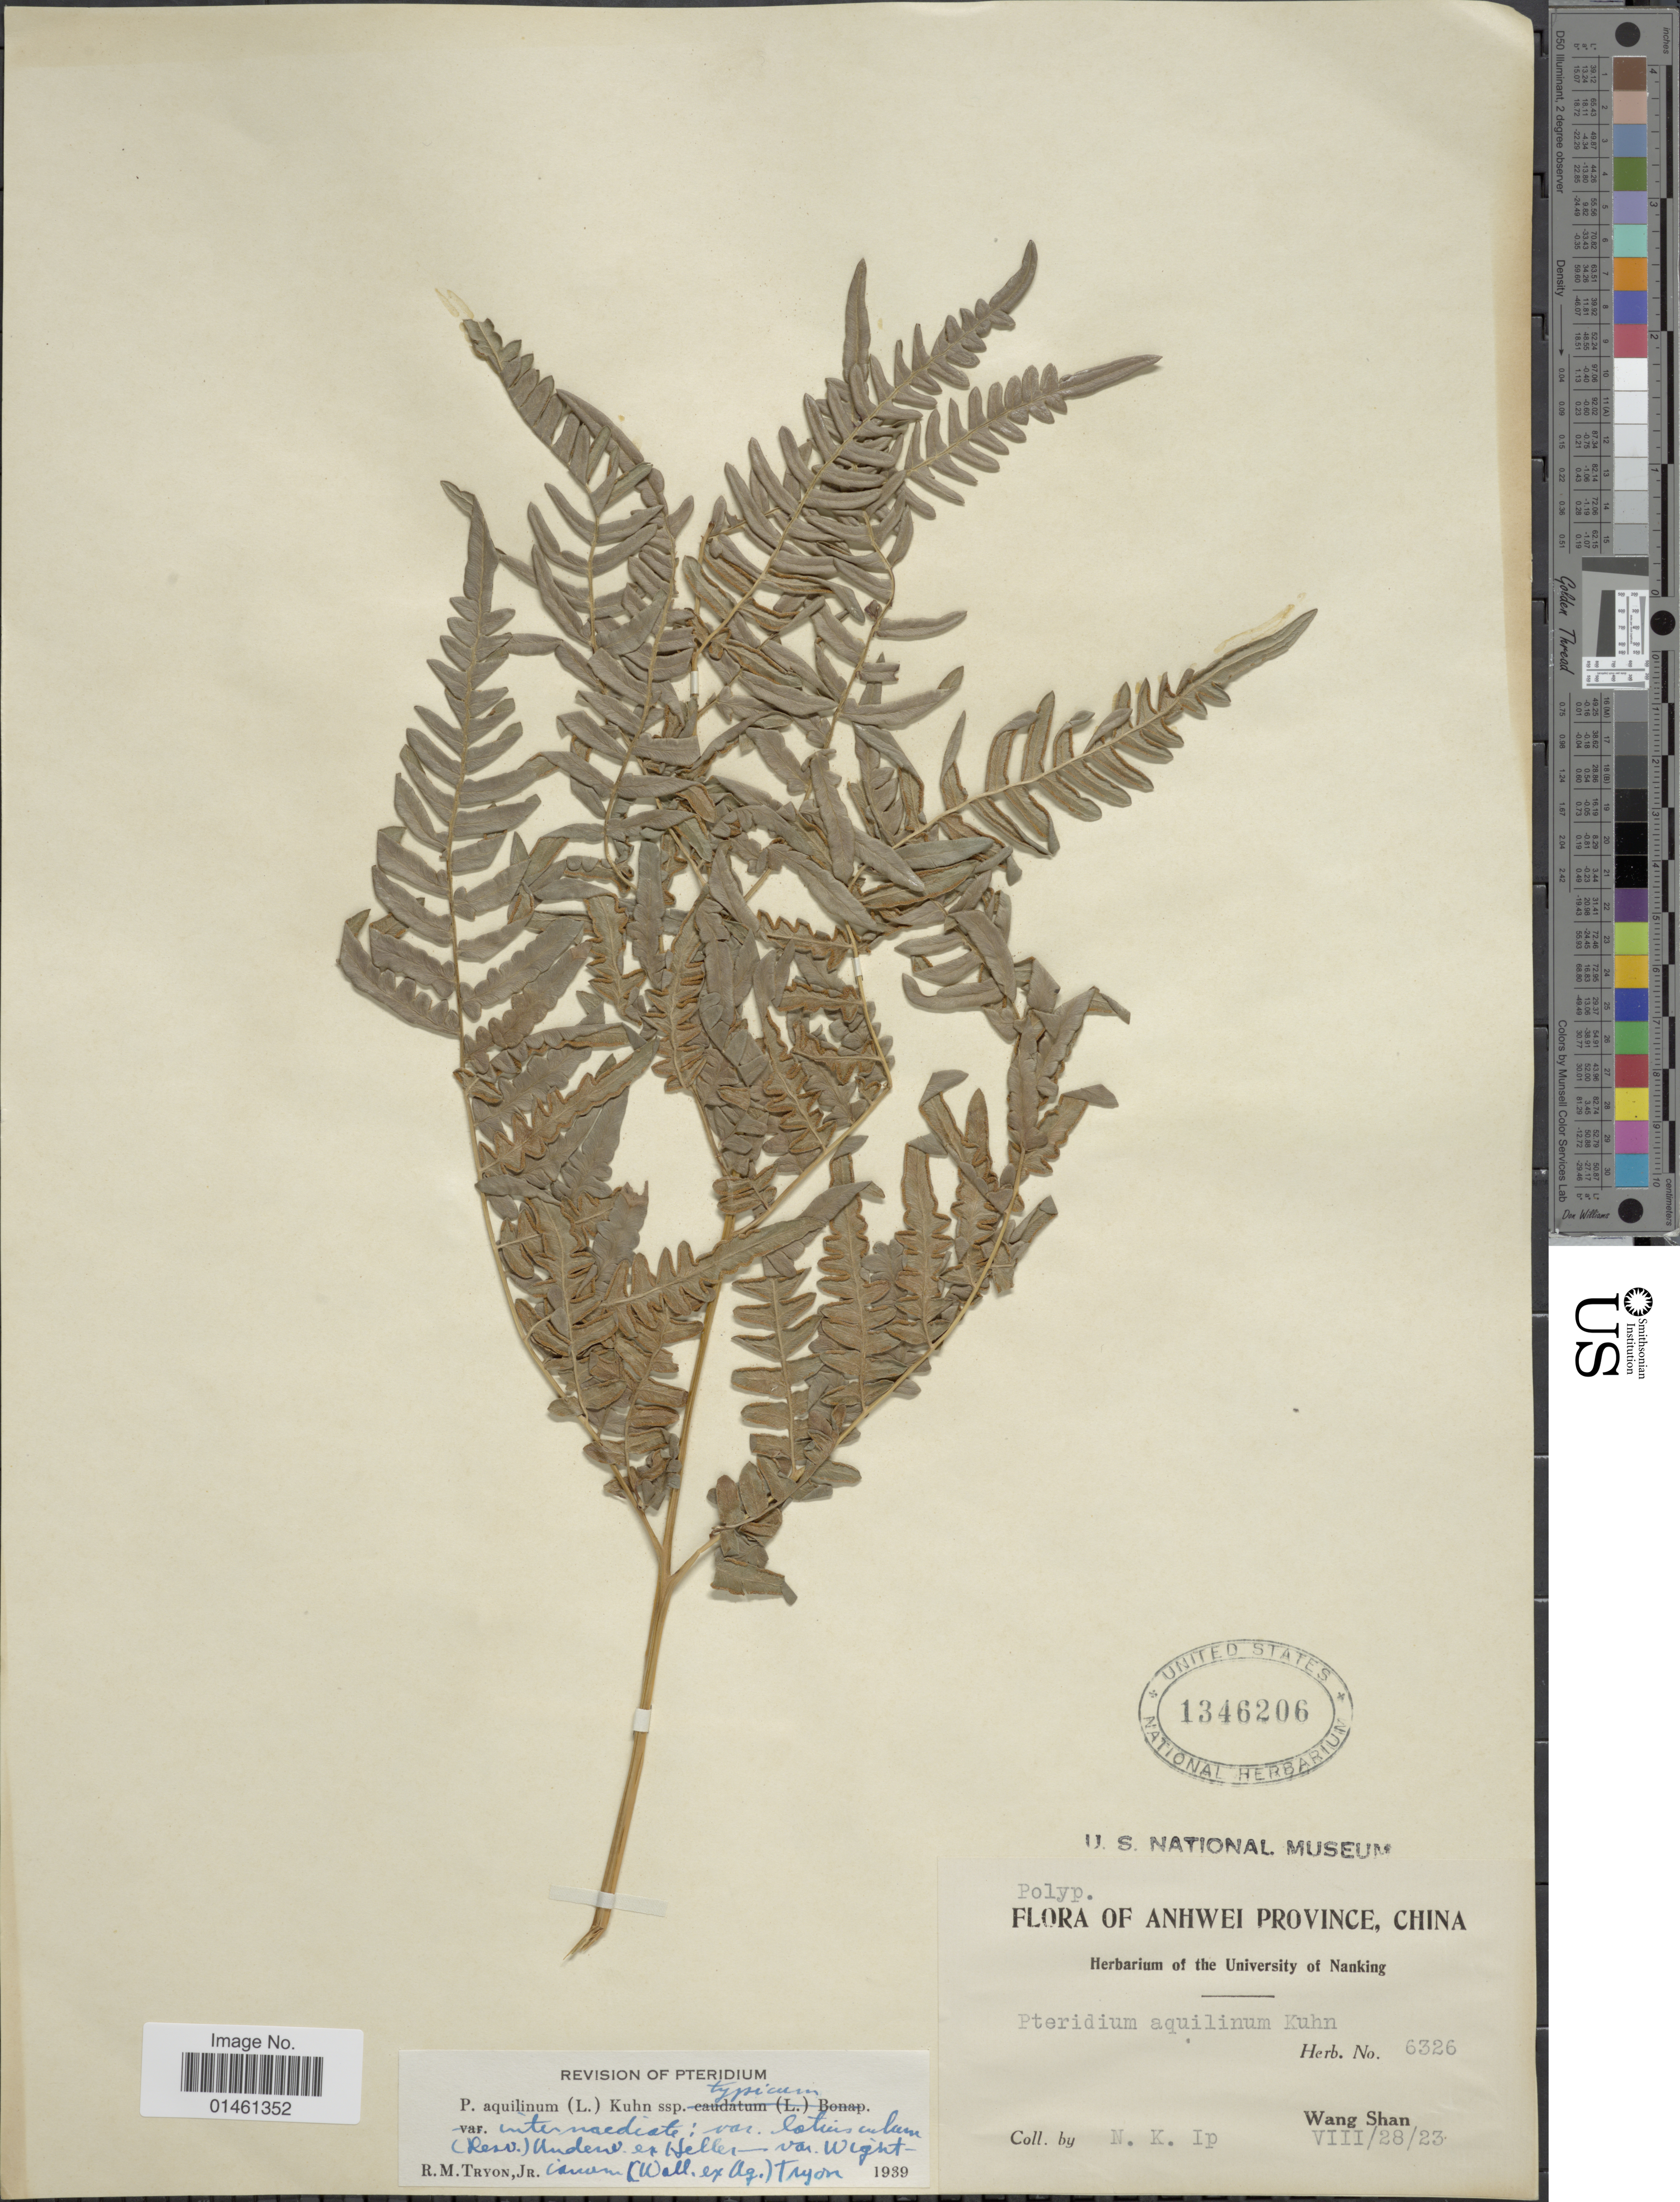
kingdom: Plantae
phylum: Tracheophyta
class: Polypodiopsida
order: Polypodiales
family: Dennstaedtiaceae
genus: Pteridium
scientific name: Pteridium aquilinum var. latiusculum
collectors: N. Ip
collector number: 6326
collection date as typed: Transcribed d/m/y: 28/7/23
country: China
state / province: Anhui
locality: Ahnwei province, Wang Shan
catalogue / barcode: US 1346206